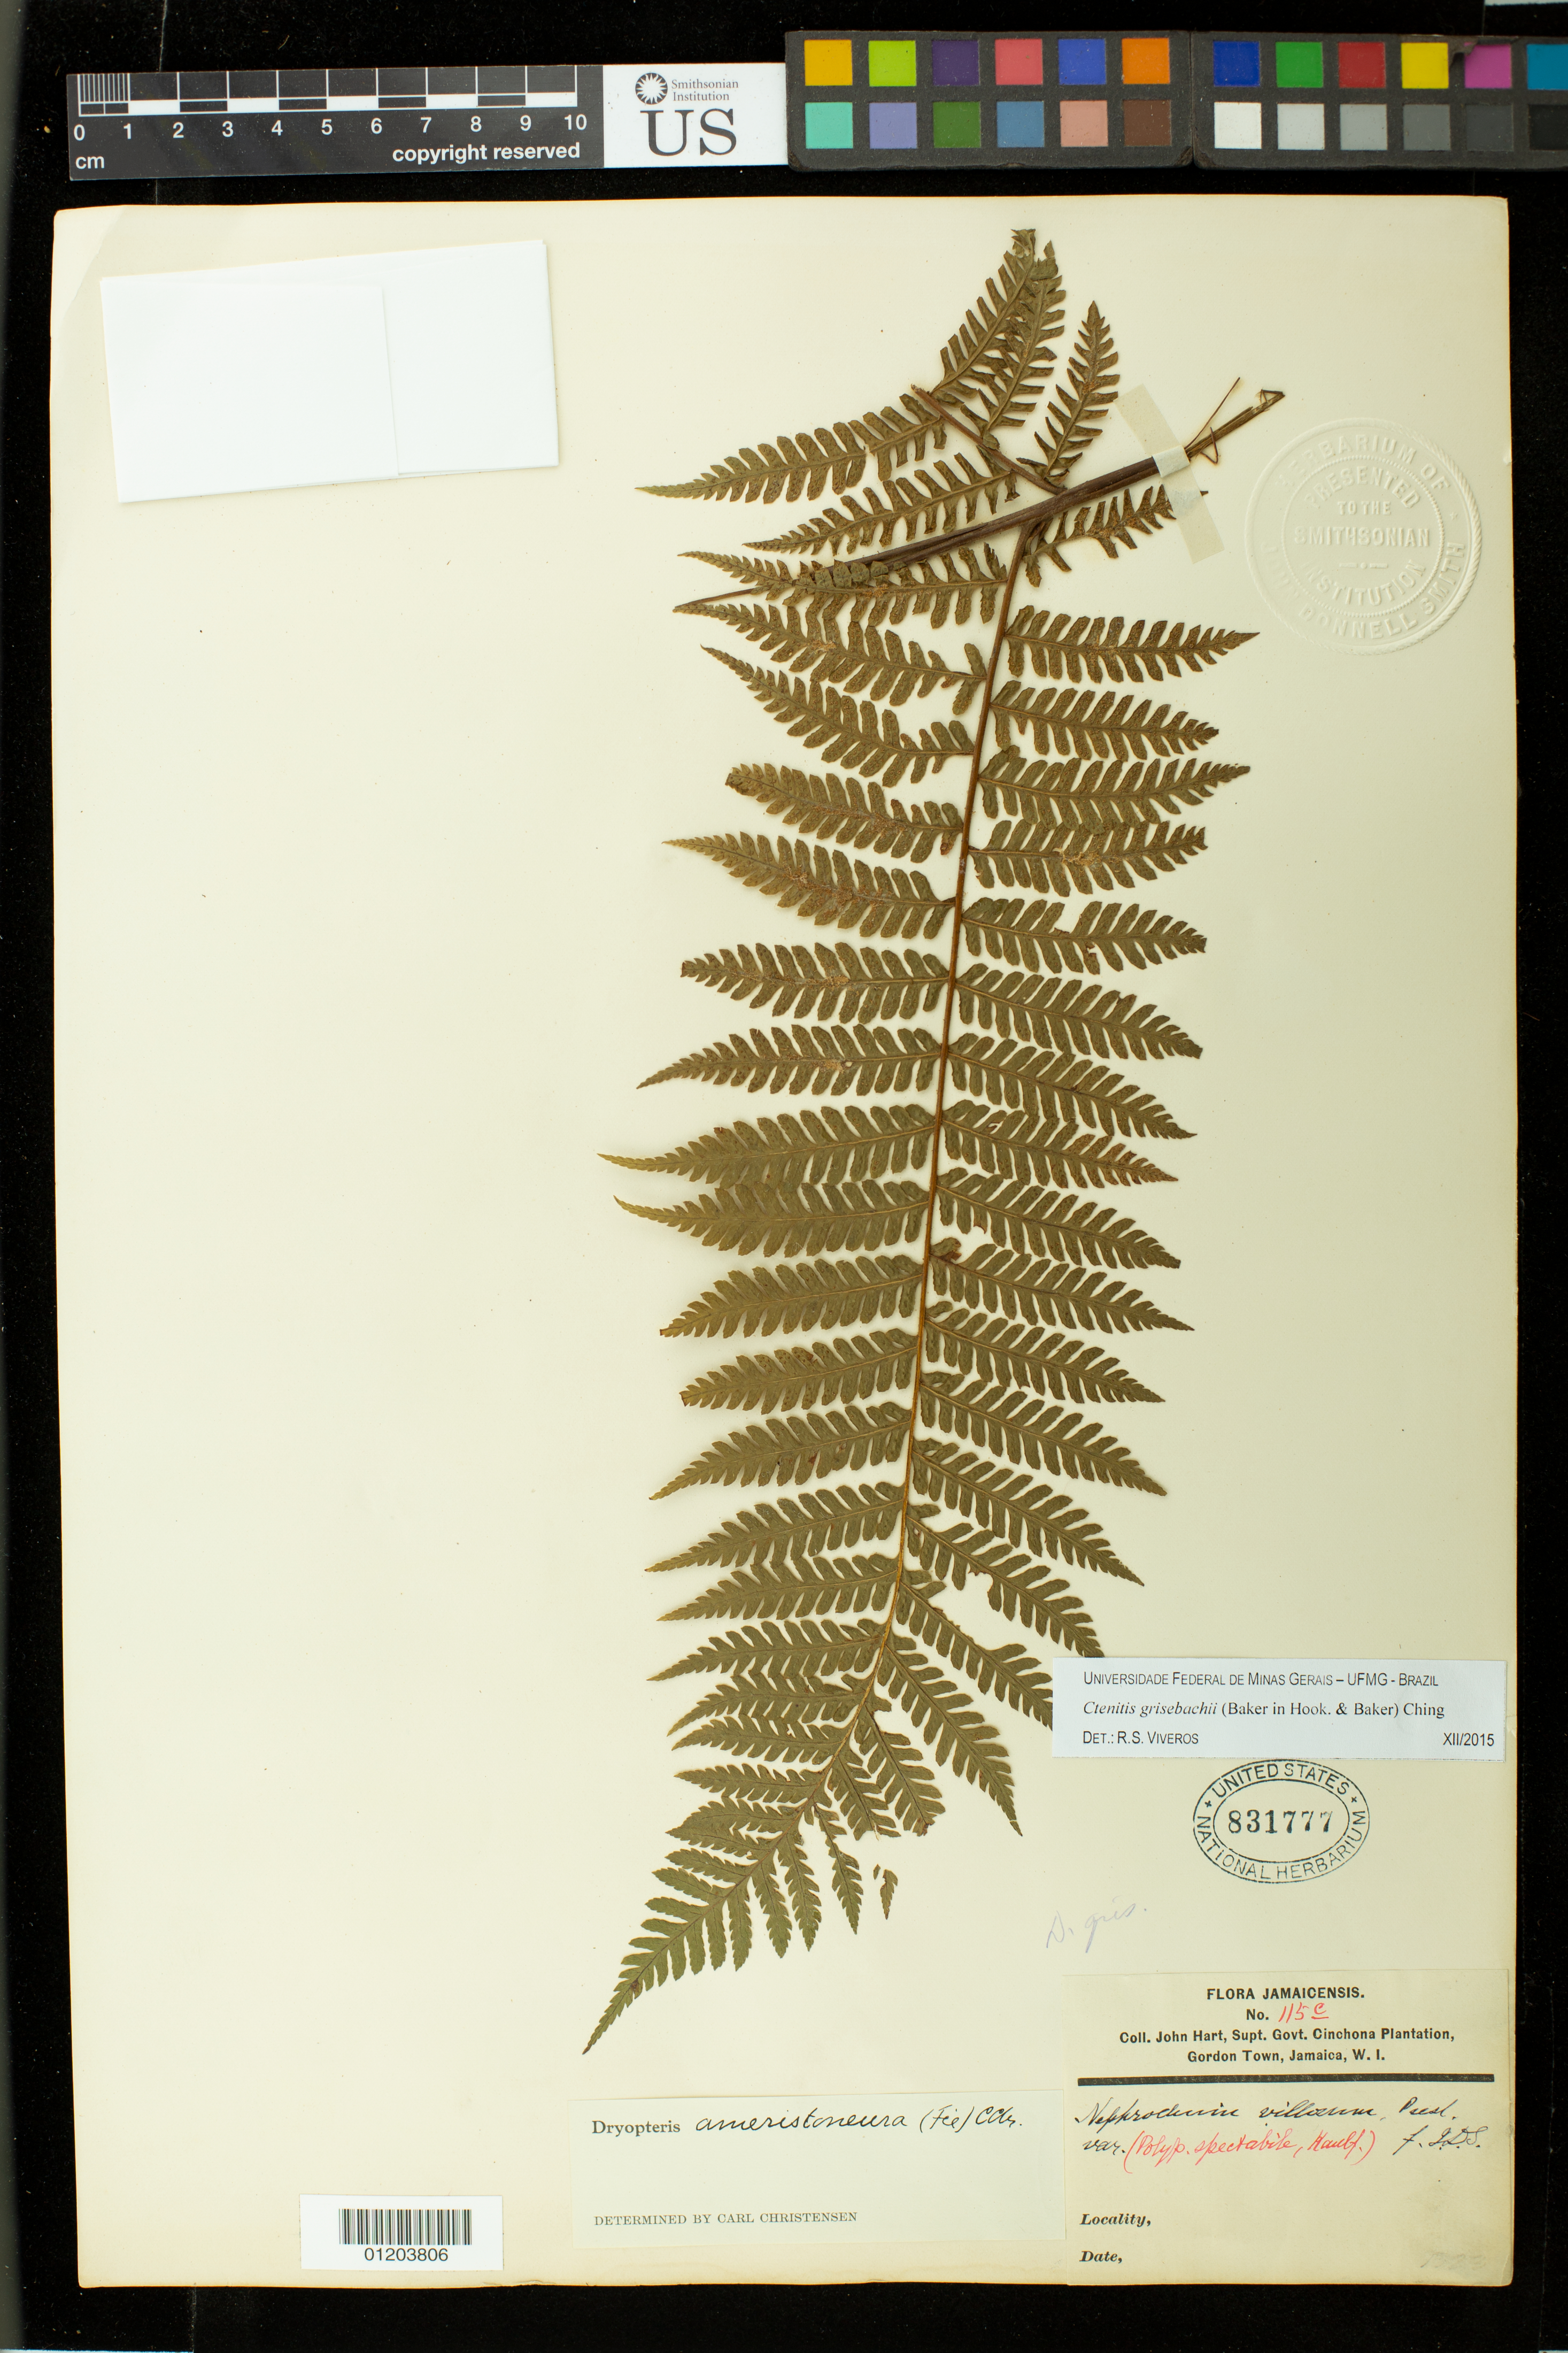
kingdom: Plantae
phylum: Tracheophyta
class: Polypodiopsida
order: Polypodiales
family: Dryopteridaceae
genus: Dryopteris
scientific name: Dryopteris ameristoneura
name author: C. Chr.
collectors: J. H. Hart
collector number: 115 c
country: Jamaica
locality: Cinchona Plantation, Gordon Town.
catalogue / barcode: US 831777